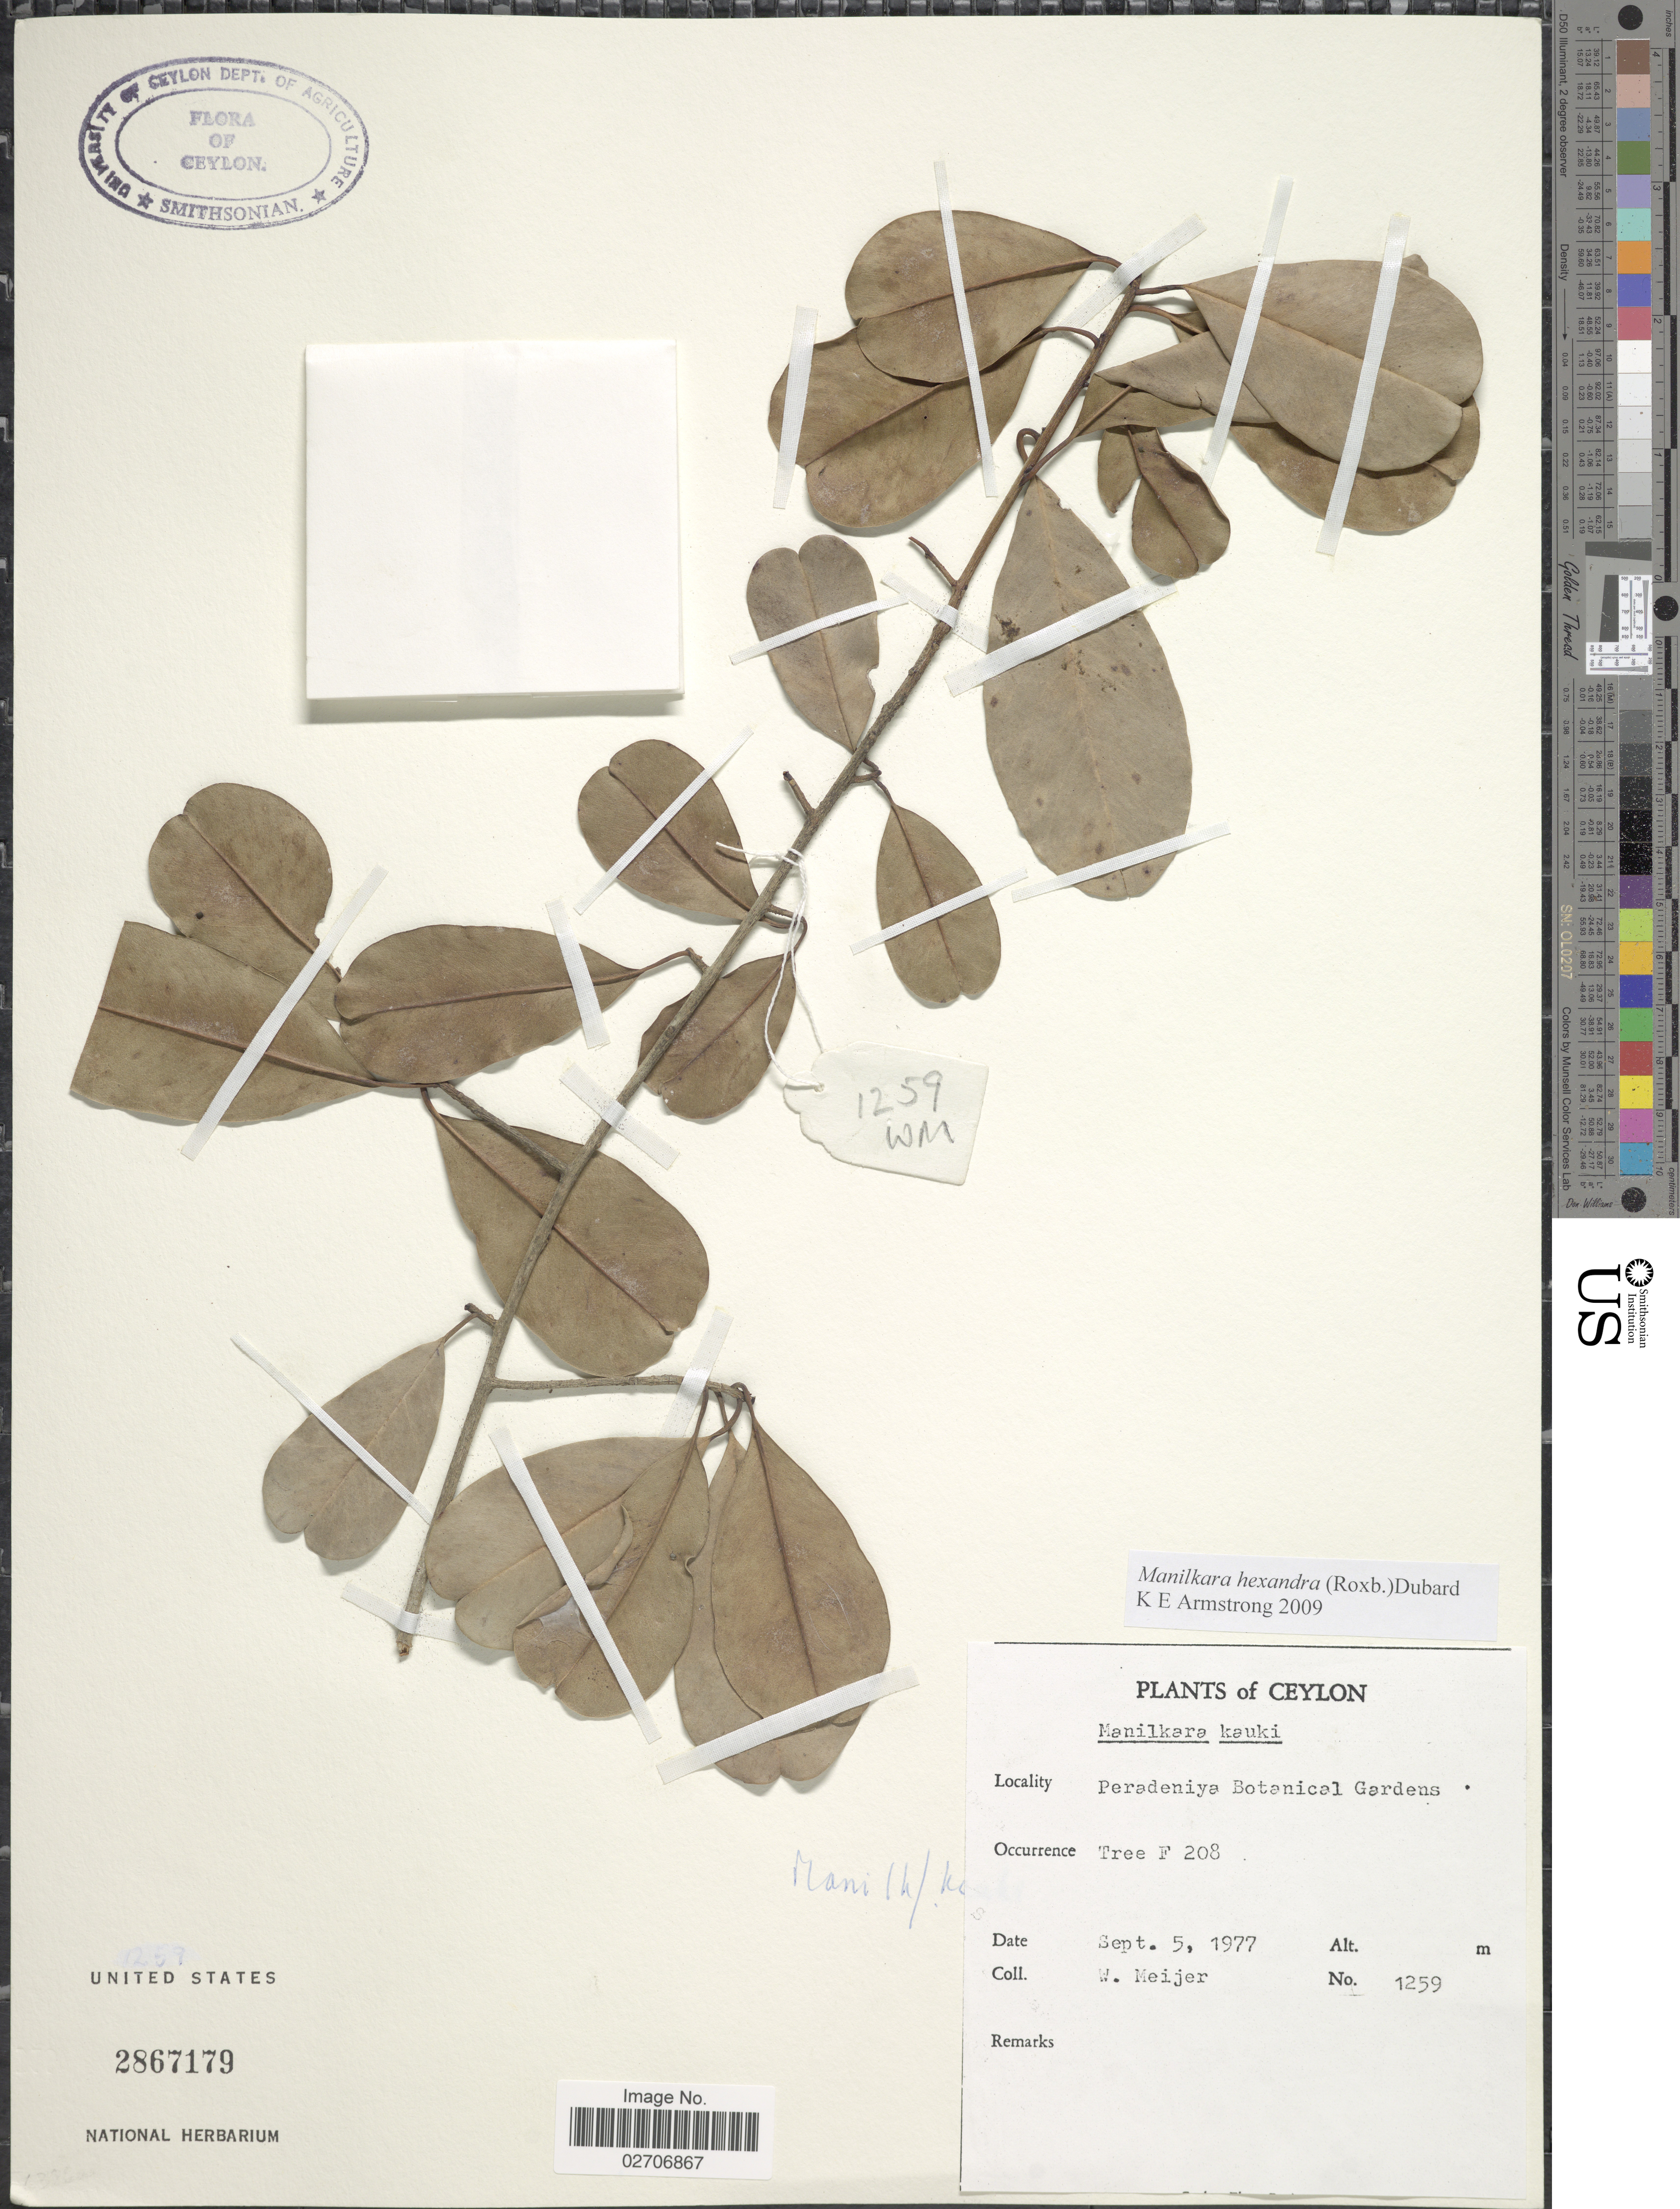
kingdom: Plantae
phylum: Tracheophyta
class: Magnoliopsida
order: Ericales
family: Sapotaceae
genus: Manilkara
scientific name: Manilkara hexandra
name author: (Roxb.) Dubard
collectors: W. Meijer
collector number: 1259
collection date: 1977-09-05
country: Sri Lanka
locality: Ceylon, Peradeniya Botanica Garden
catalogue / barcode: US 2867179